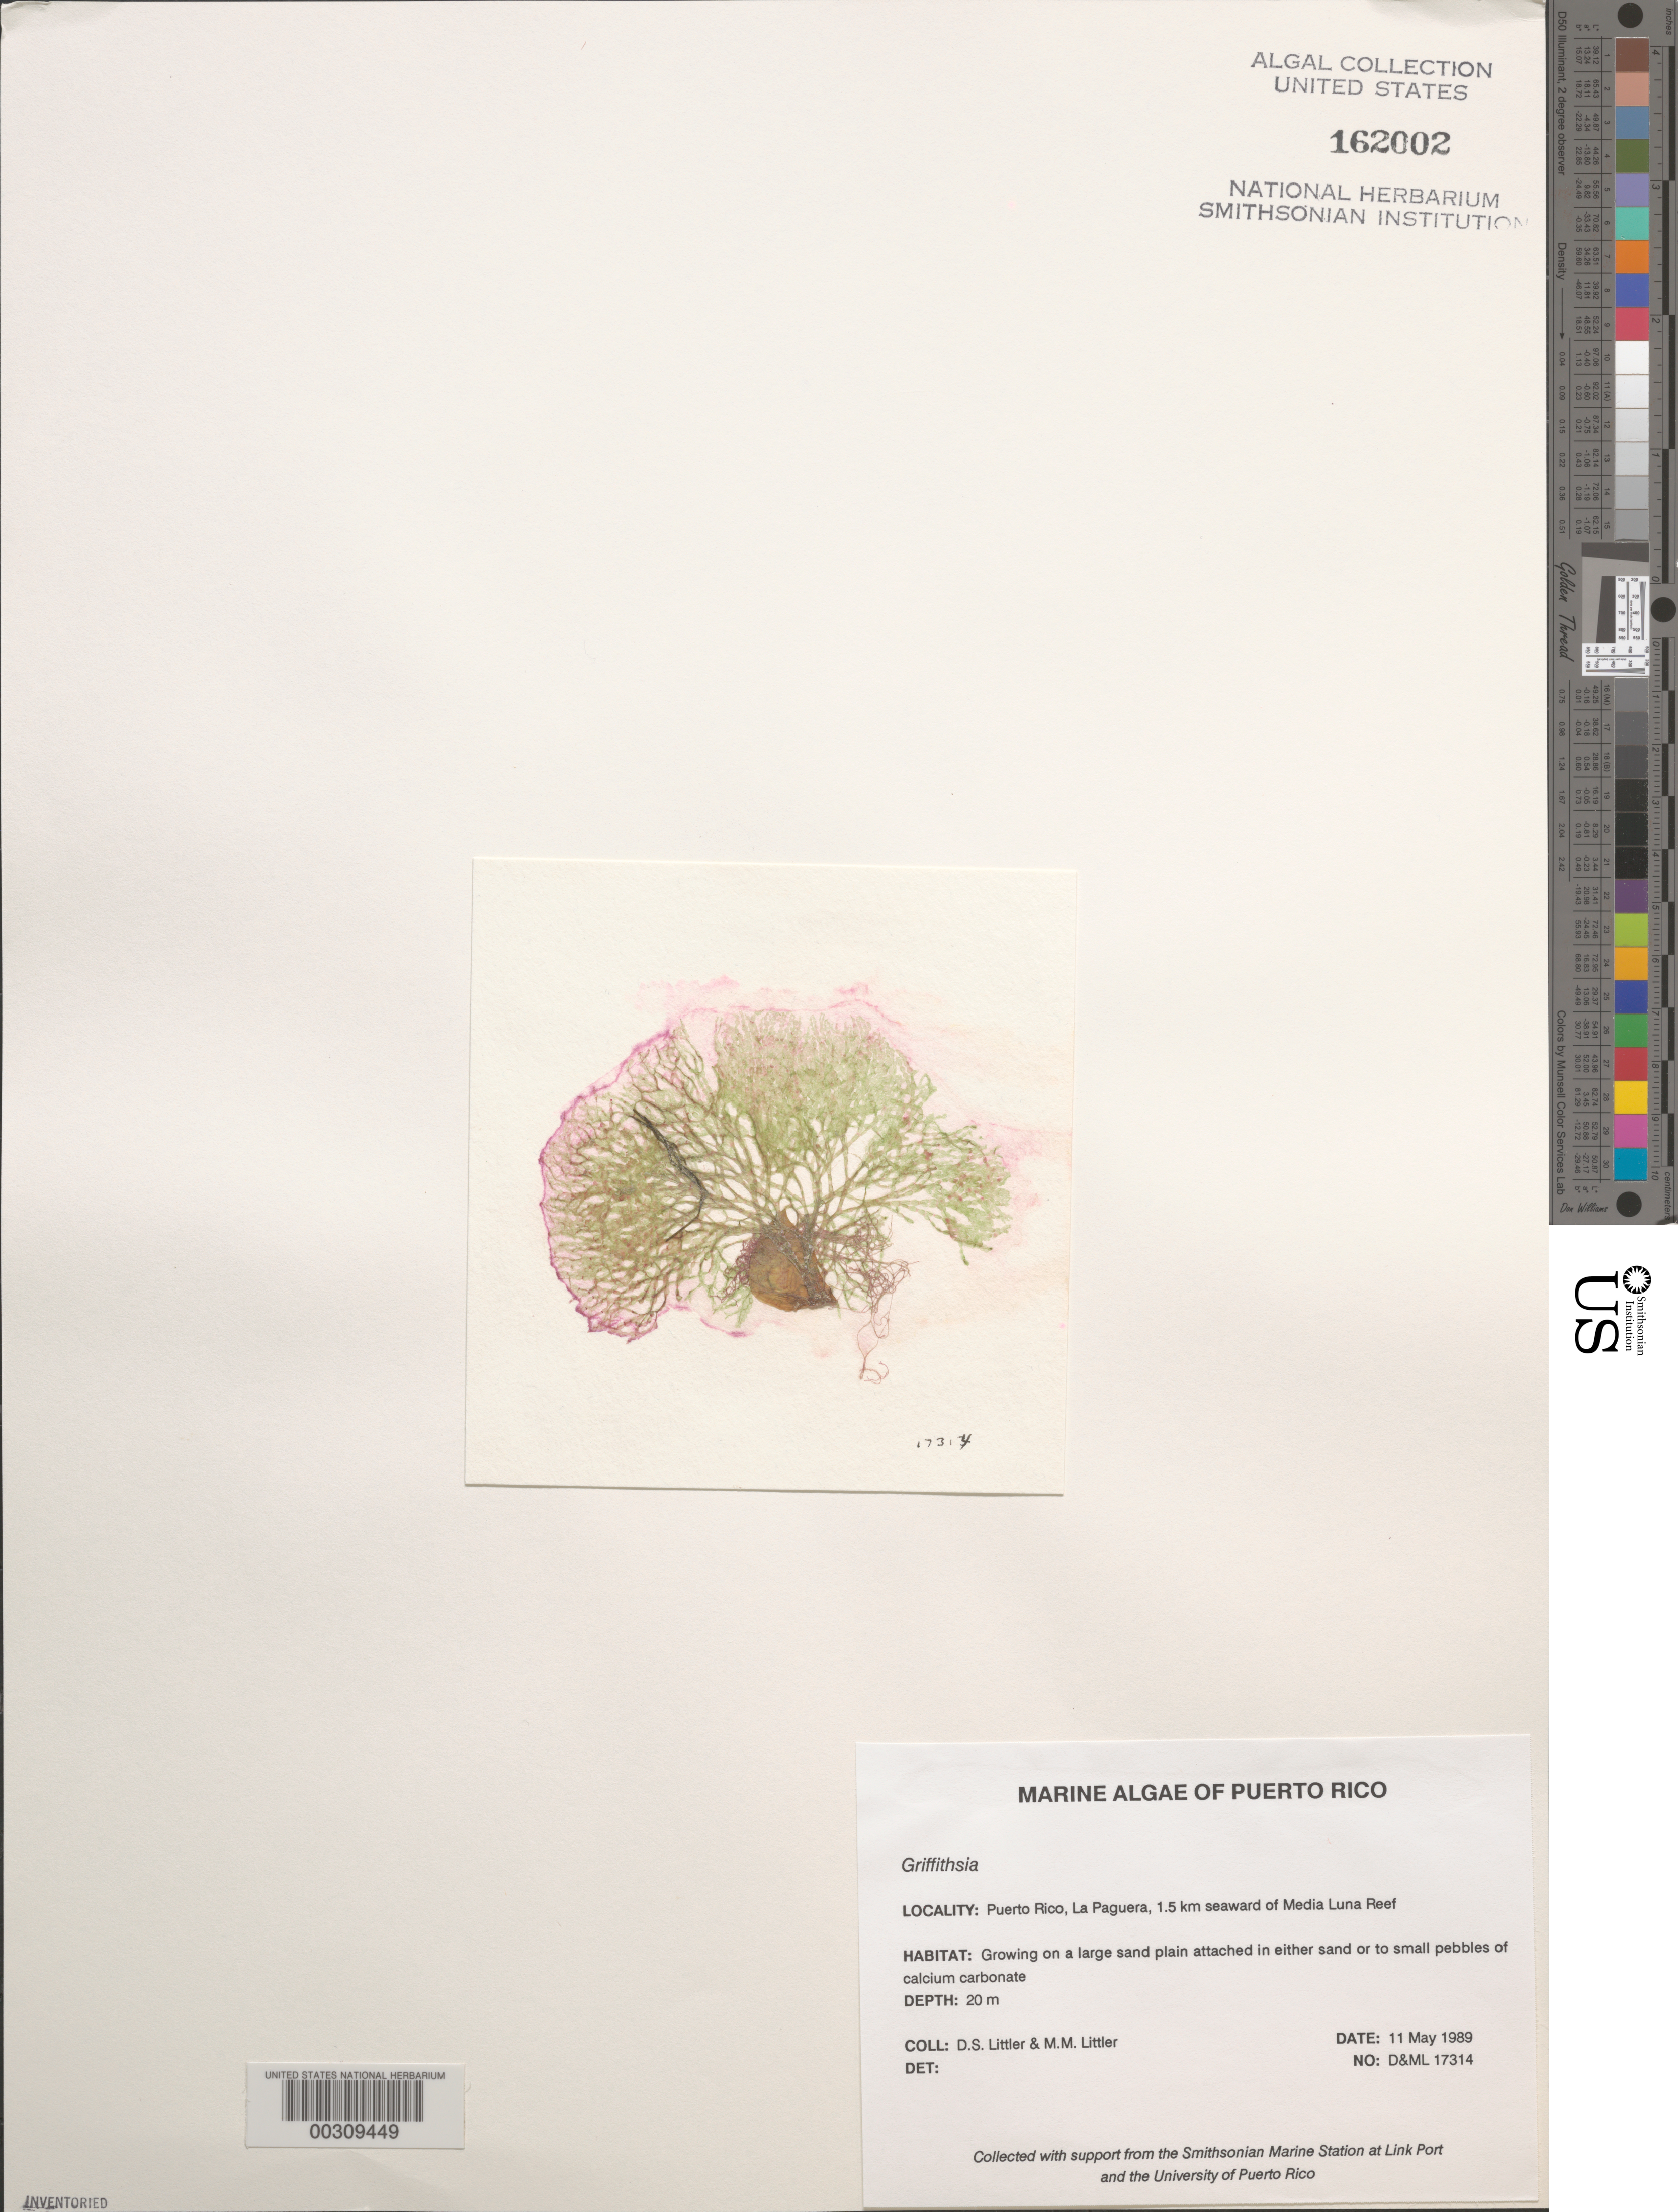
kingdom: Plantae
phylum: Rhodophyta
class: Florideophyceae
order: Ceramiales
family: Wrangeliaceae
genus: Griffithsia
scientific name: Griffithsia sp.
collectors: D. S. Littler & M. M. Littler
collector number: D&ML 17314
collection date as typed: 11 May 1989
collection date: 1989-05-11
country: Puerto Rico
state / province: Lajas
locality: La Parguera, 1.5 km seaward of Media Luna Reef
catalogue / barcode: US 162002